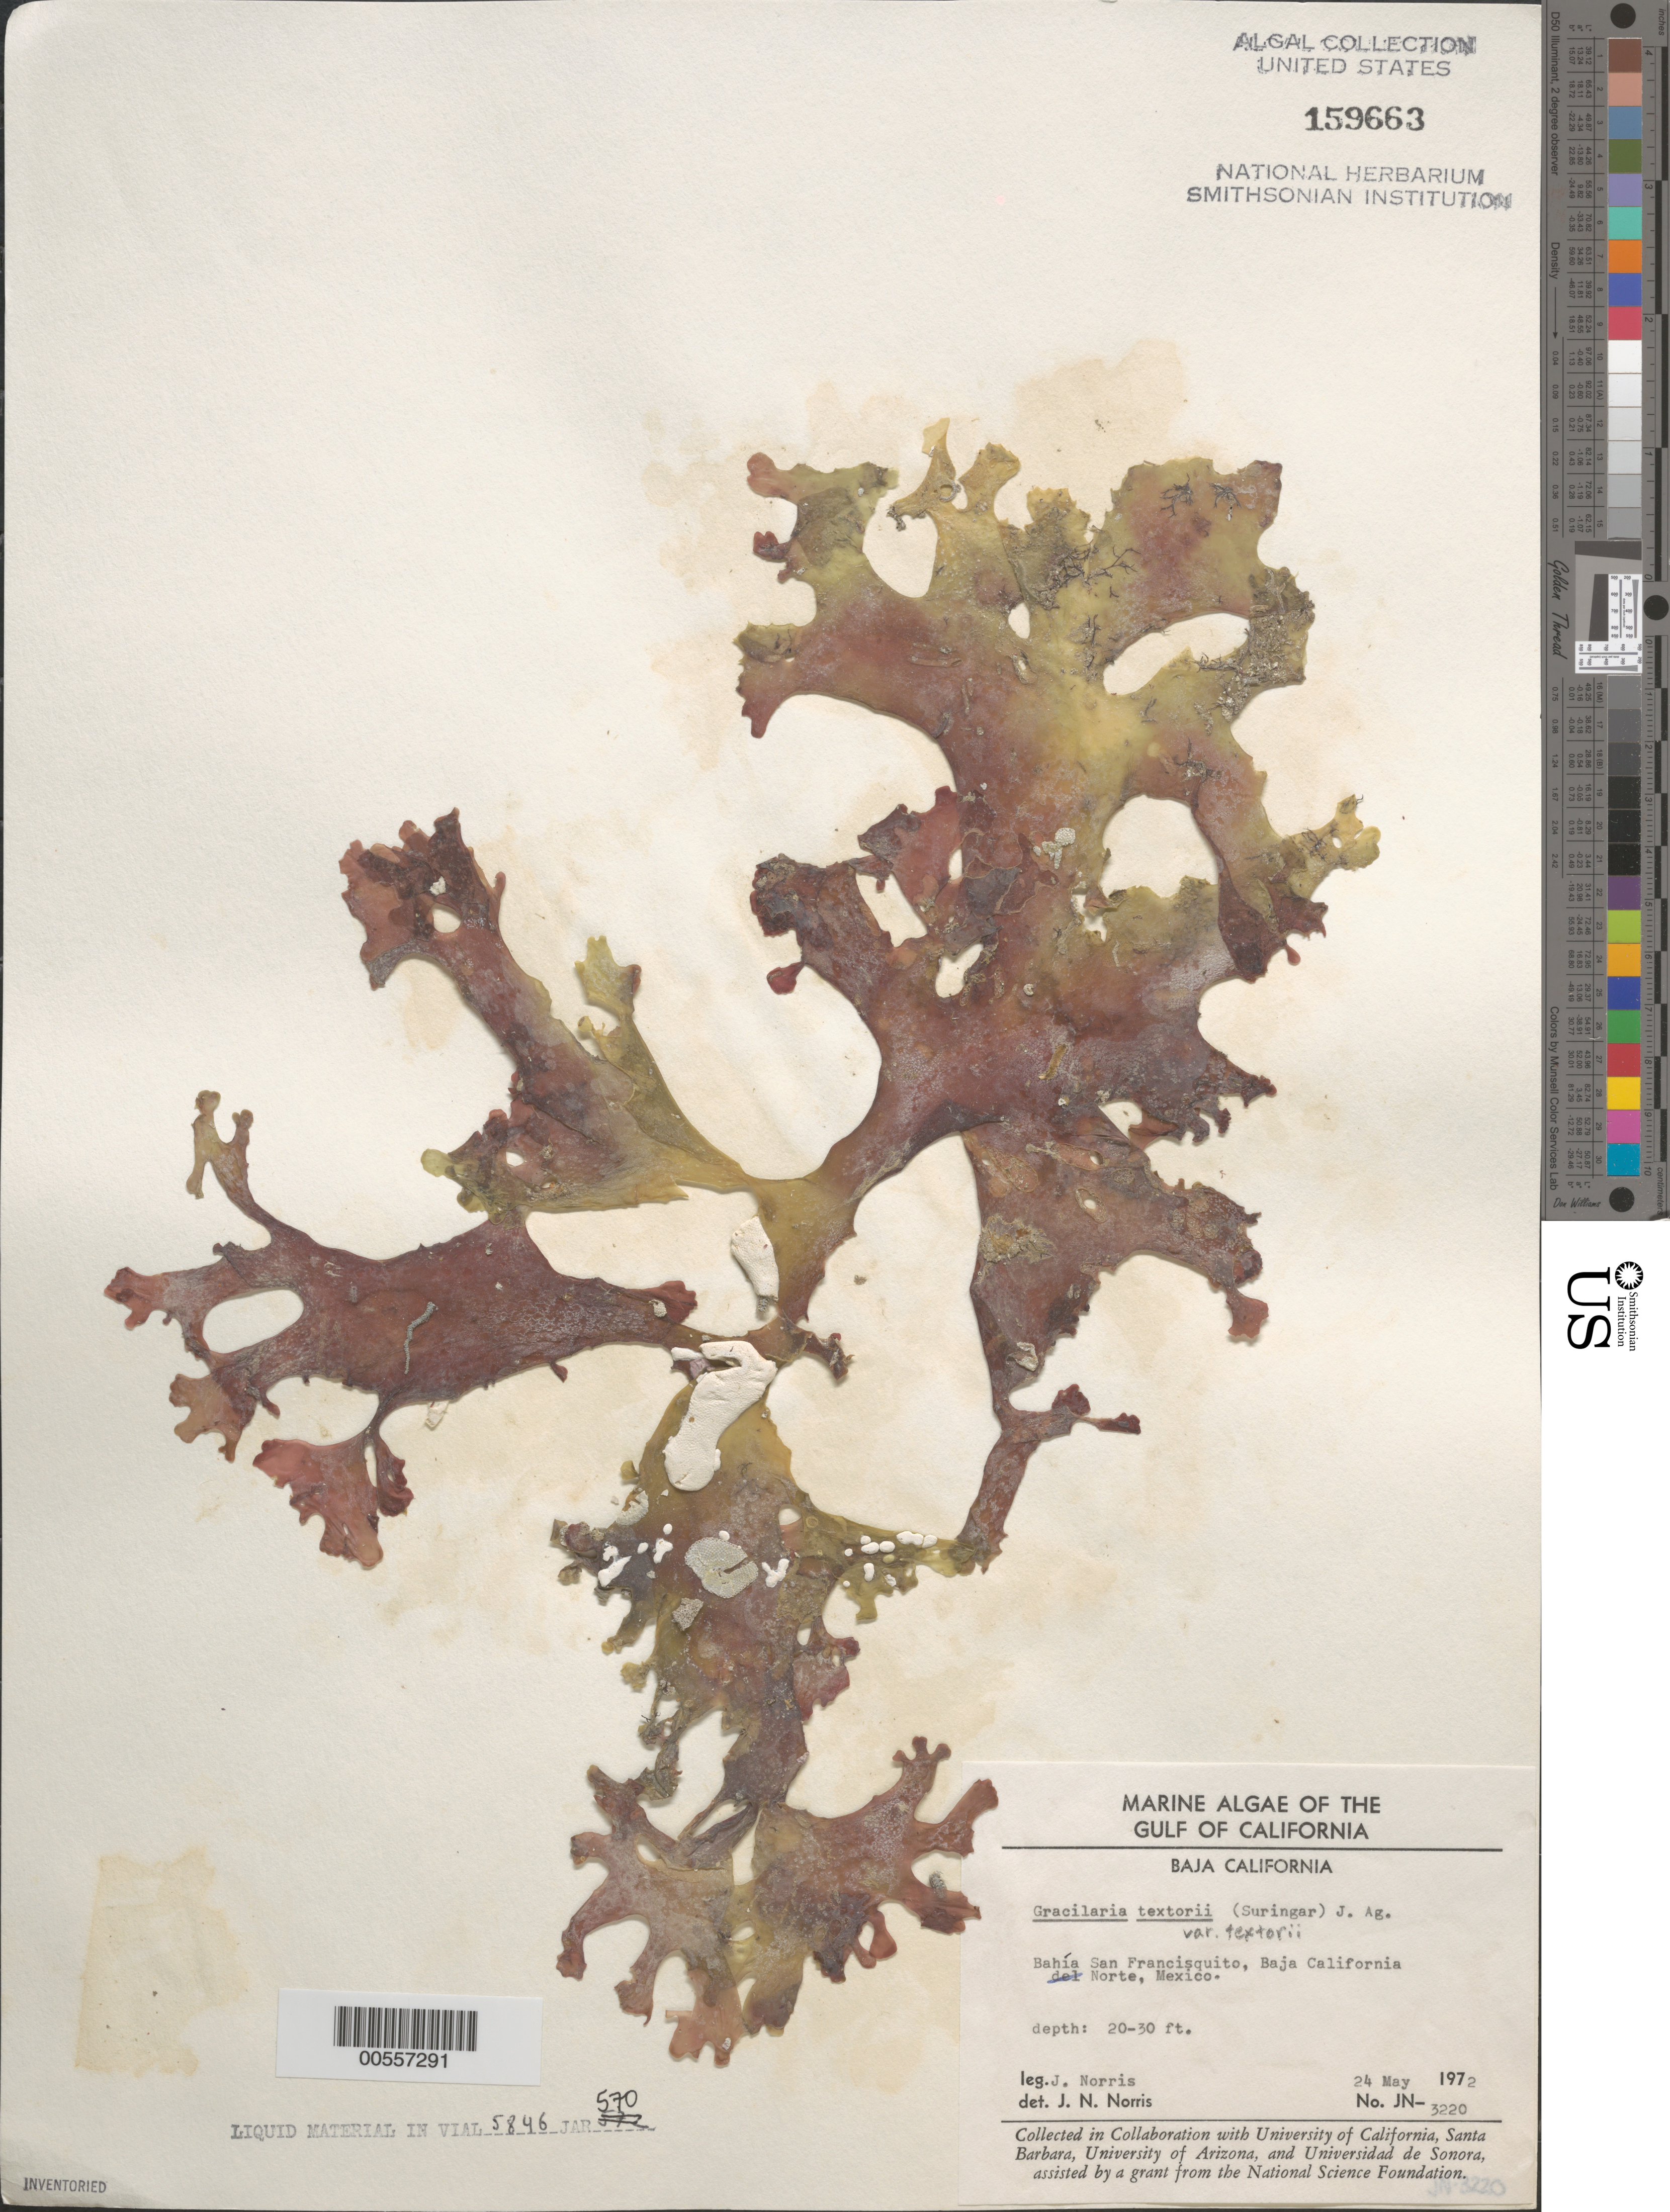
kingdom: Plantae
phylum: Rhodophyta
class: Florideophyceae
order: Gracilariales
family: Gracilariaceae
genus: Gracilaria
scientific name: Gracilaria textorii var. textorii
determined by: Norris, James N.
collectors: J. N. Norris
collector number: JN-3220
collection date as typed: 24 May 1972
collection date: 1972-05-24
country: Mexico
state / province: Baja California Norte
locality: Bahia de San Francisquito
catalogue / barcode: US 159663